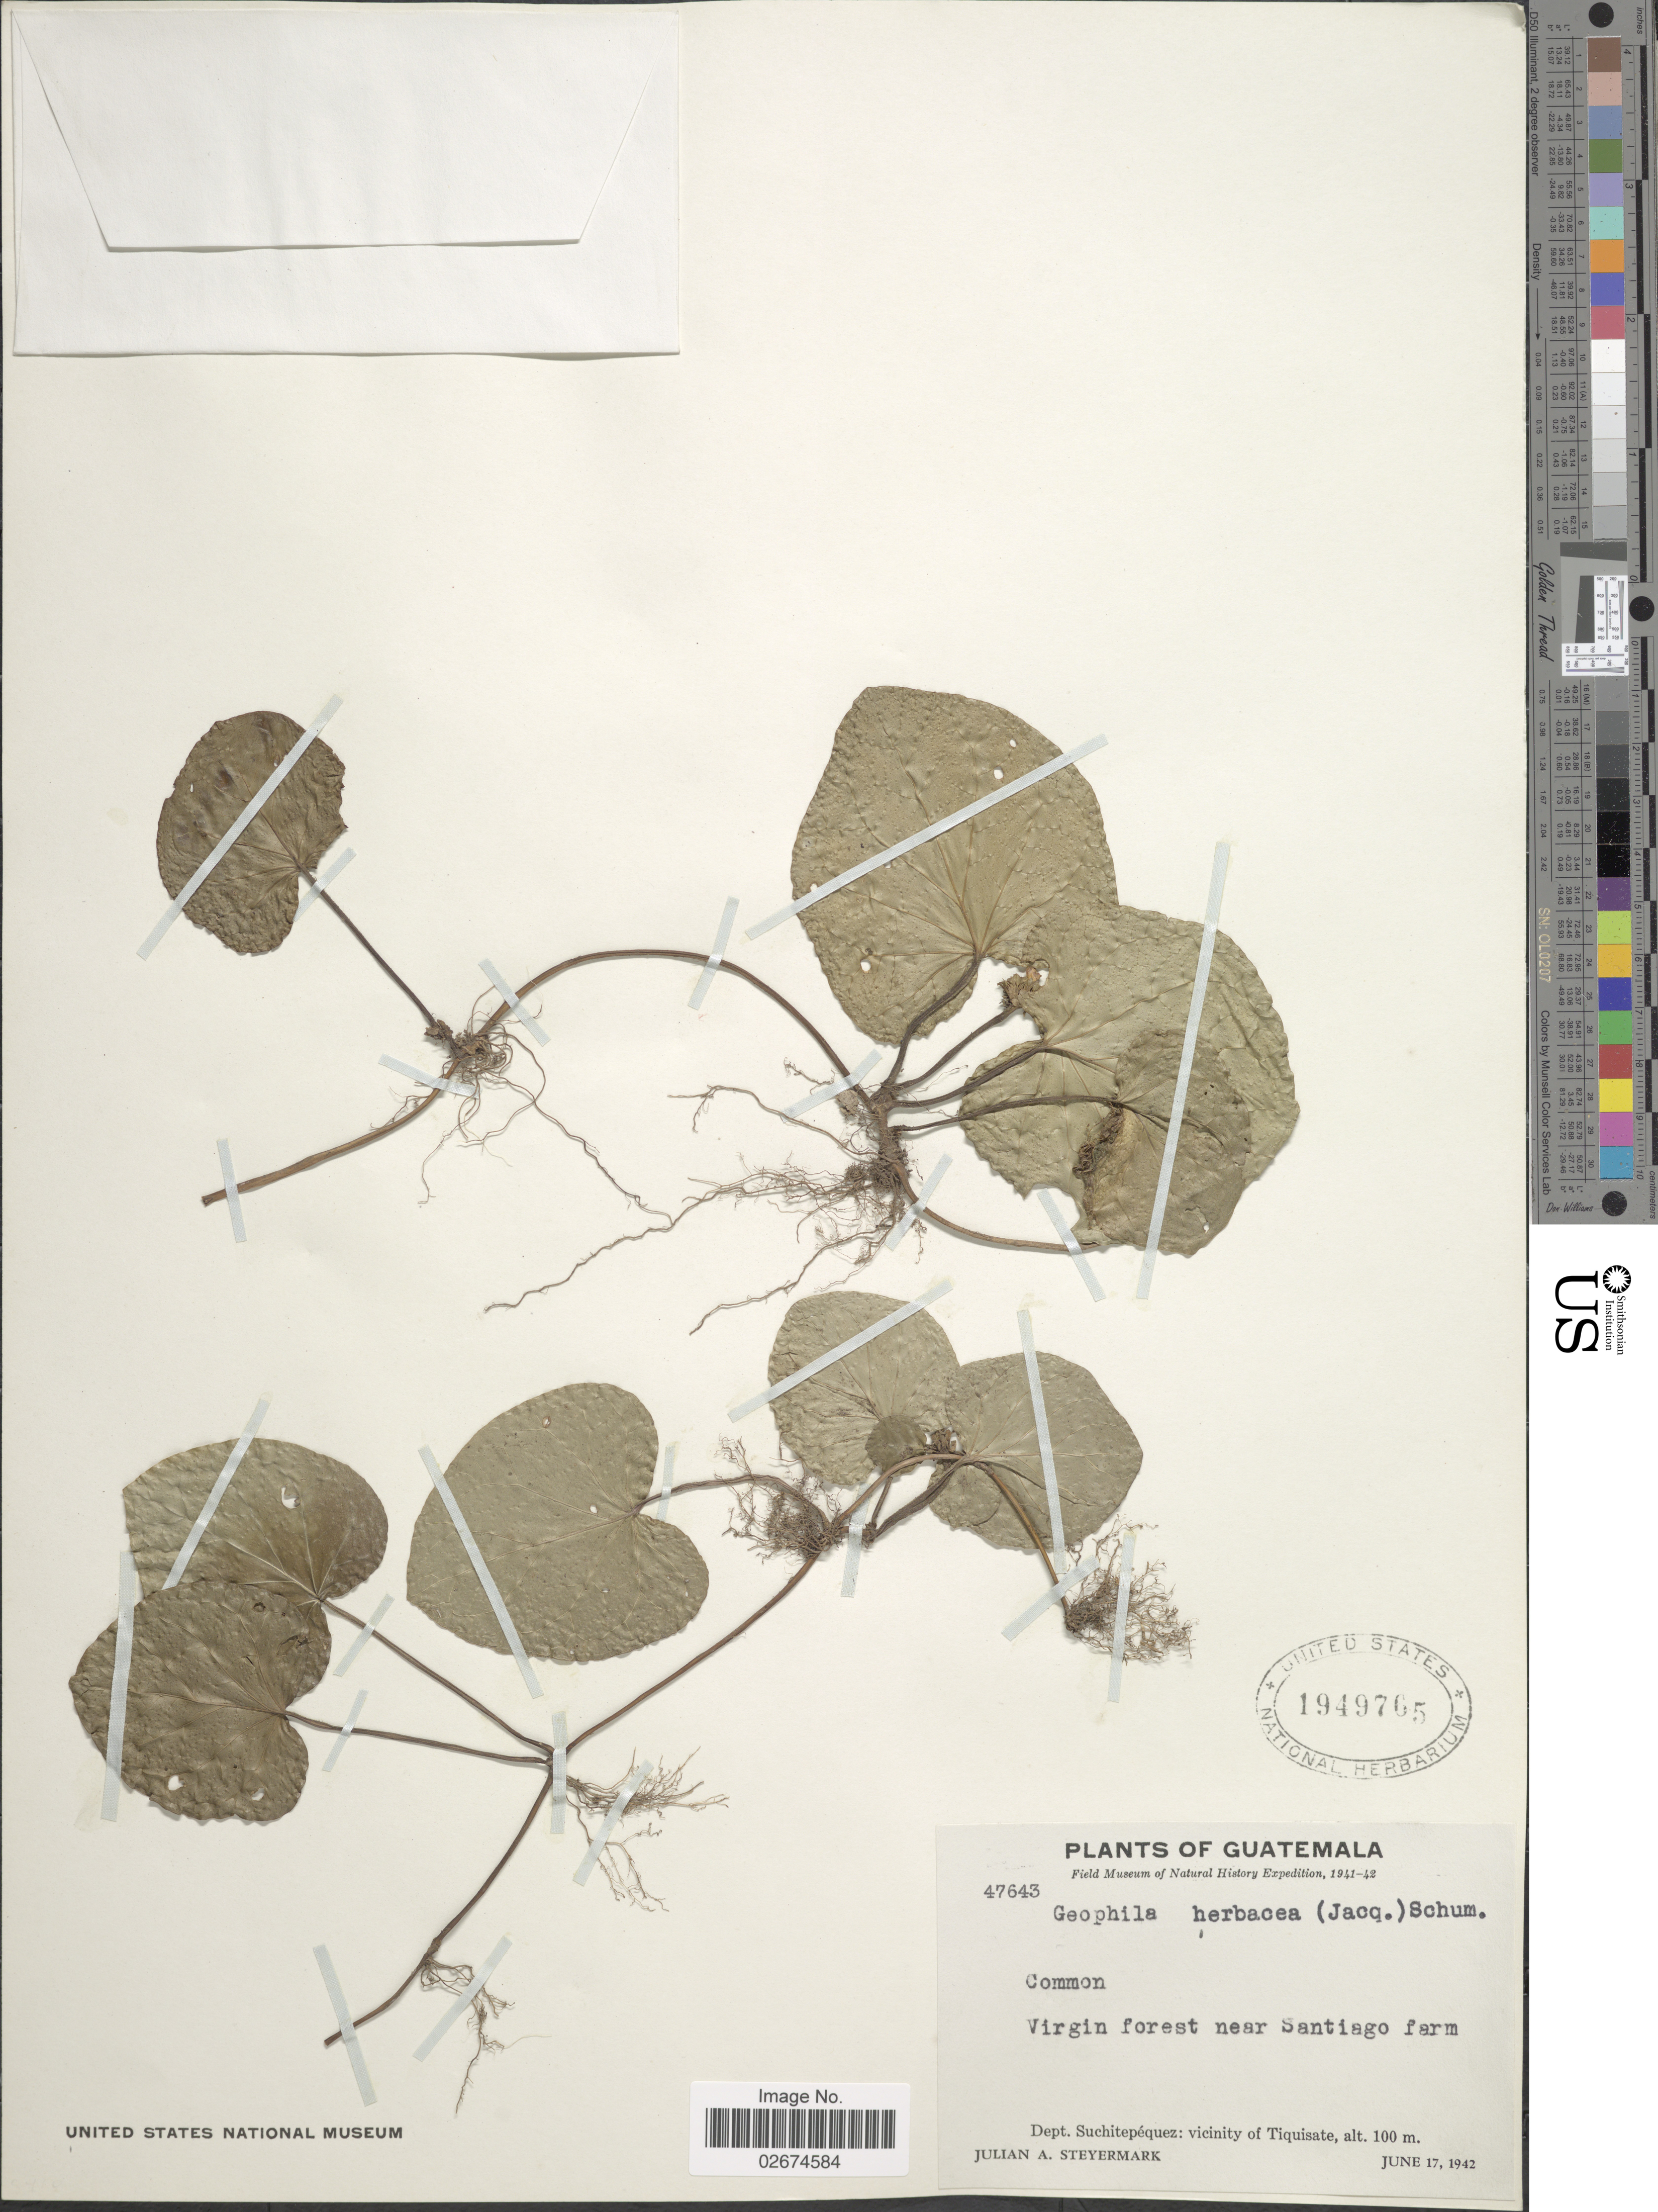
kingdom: Plantae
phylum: Tracheophyta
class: Magnoliopsida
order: Gentianales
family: Rubiaceae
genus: Geophila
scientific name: Geophila herbacea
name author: (Jacq.) K. Schum.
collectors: J. Steyermark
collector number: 47643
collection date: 1942-06-17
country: Guatemala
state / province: Suchitepéquez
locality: Dept. Suchitepequez: Vicinity of Tiquisate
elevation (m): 100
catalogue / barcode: US 1949765